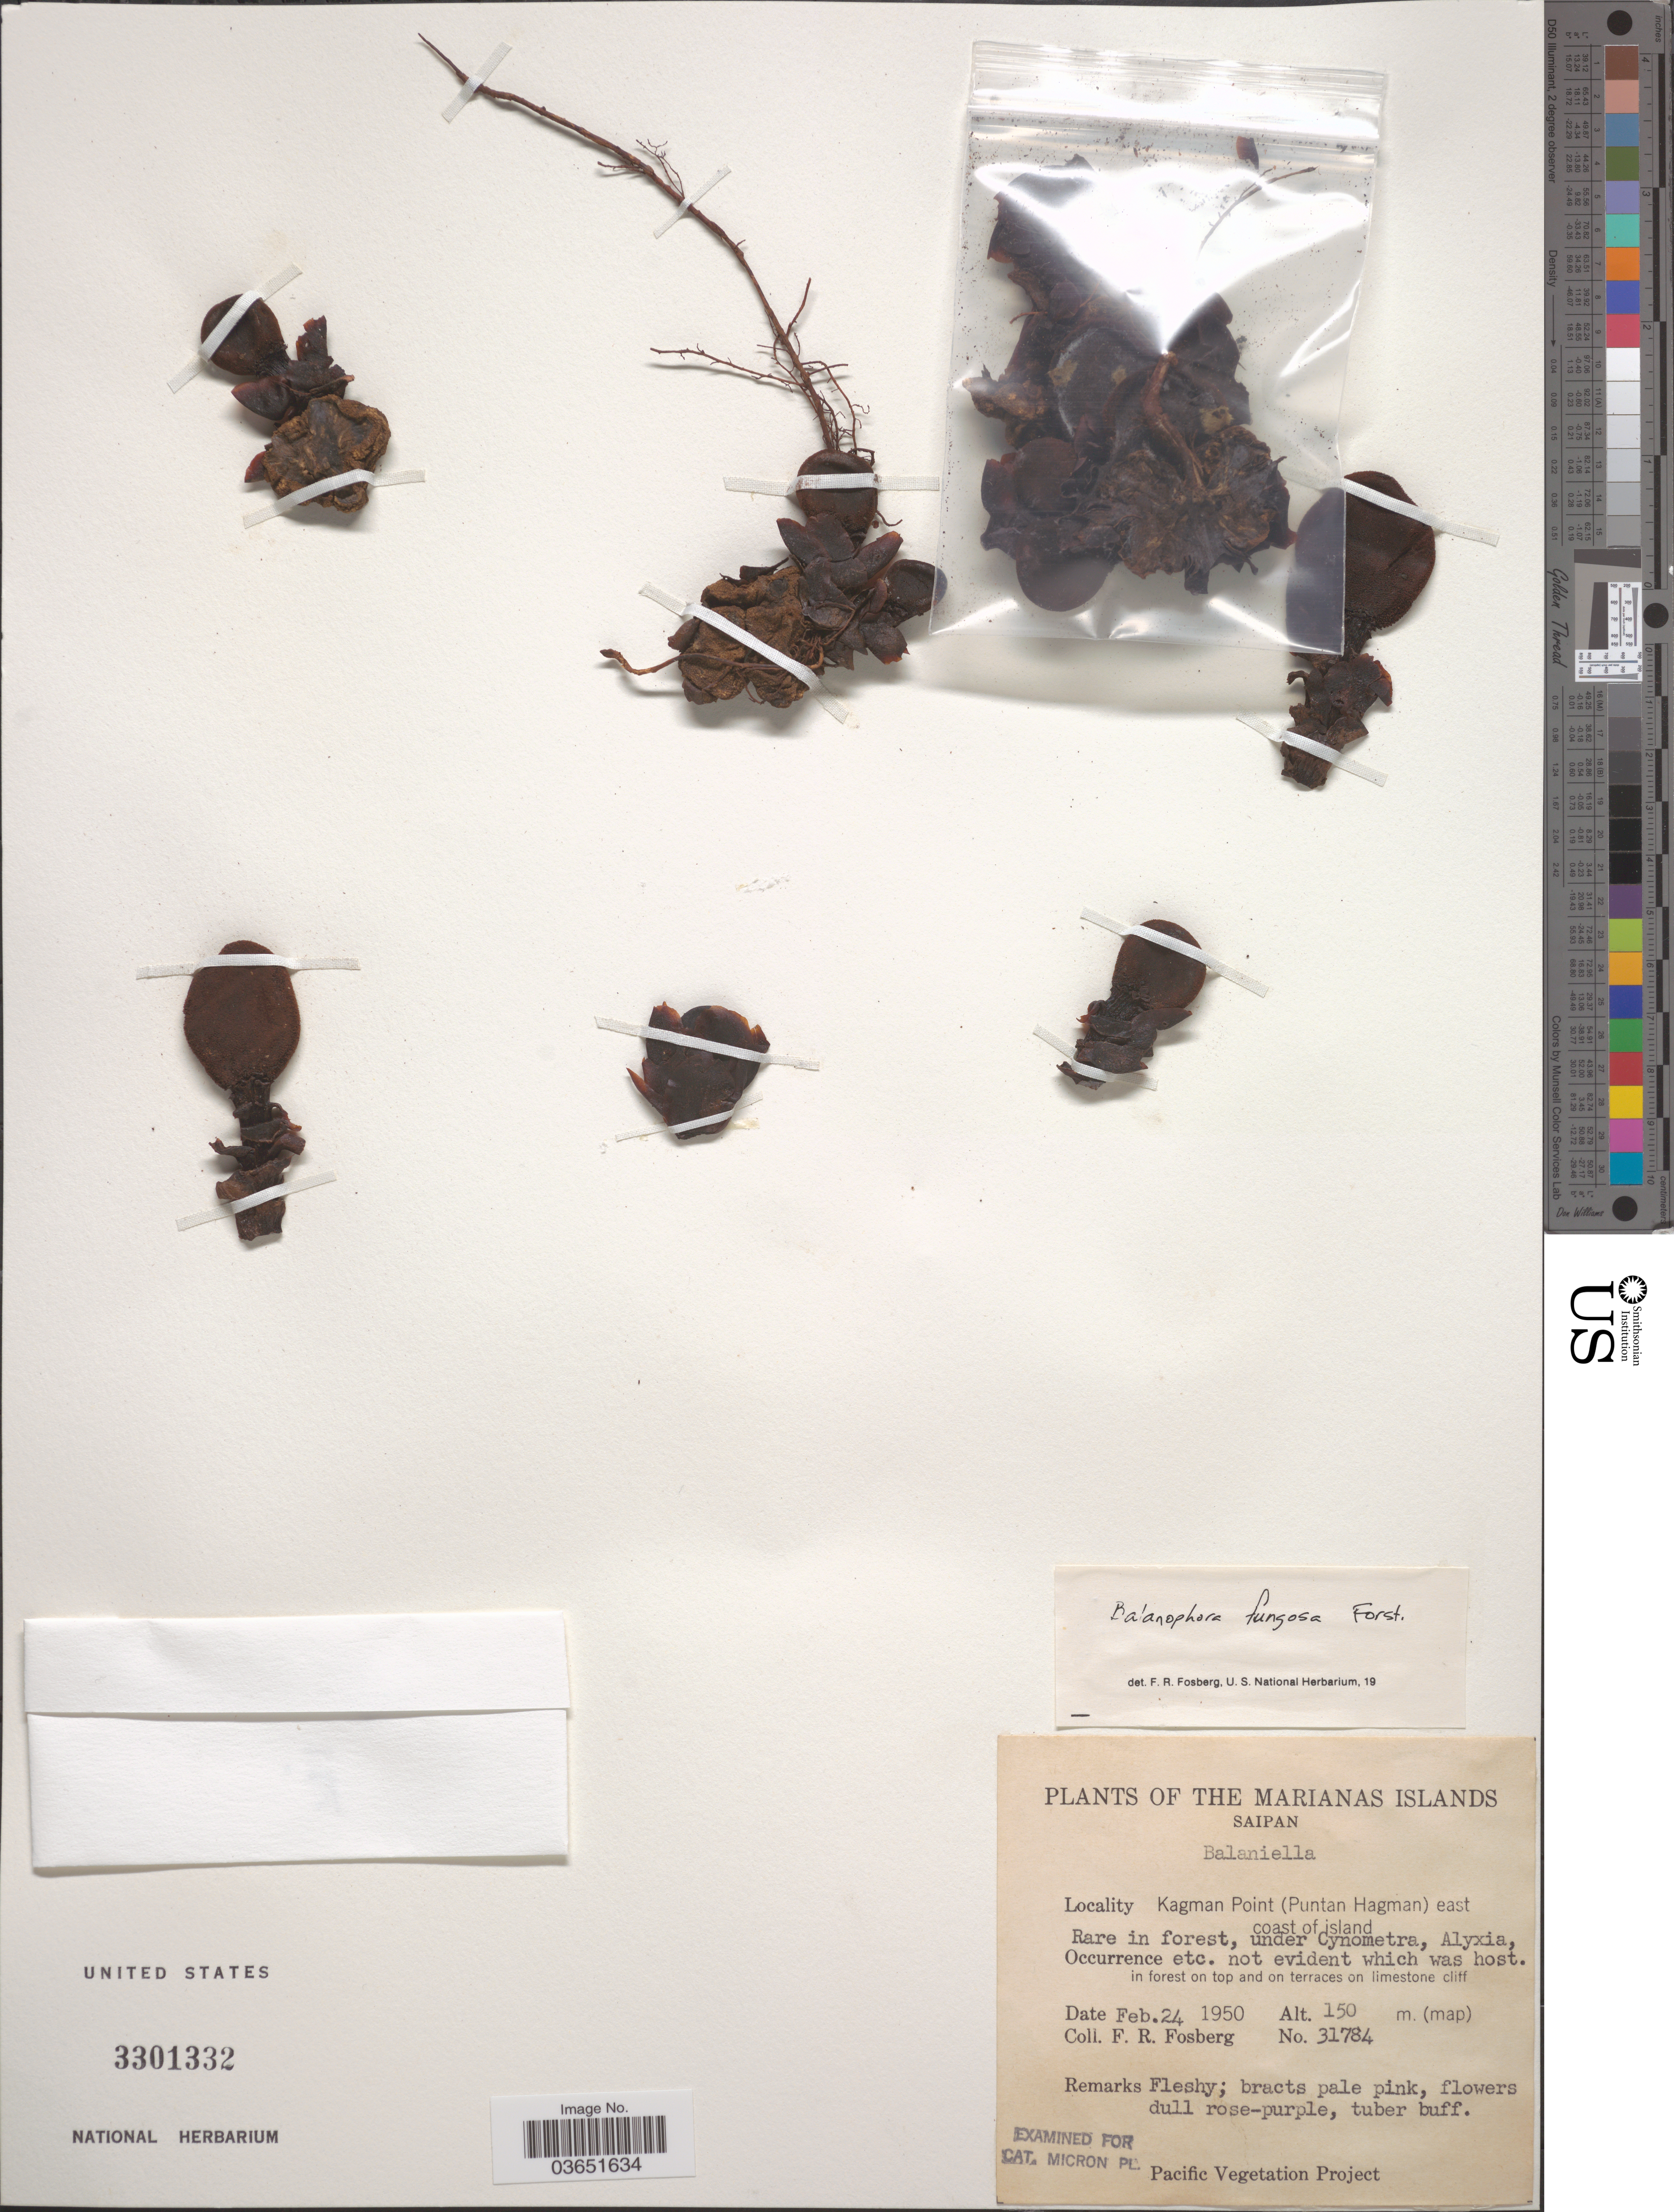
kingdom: Plantae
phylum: Tracheophyta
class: Magnoliopsida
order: Santalales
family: Balanophoraceae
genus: Balanophora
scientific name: Balanophora fungosa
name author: J.R. Forst. & G. Forst.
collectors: F. R. Fosberg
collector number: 31784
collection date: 1950-02-24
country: Northern Mariana Islands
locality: The Marianas Islands. Saipan. Kagman Point (Puntan Hagman) east coast of island.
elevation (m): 150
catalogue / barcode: US 3301332